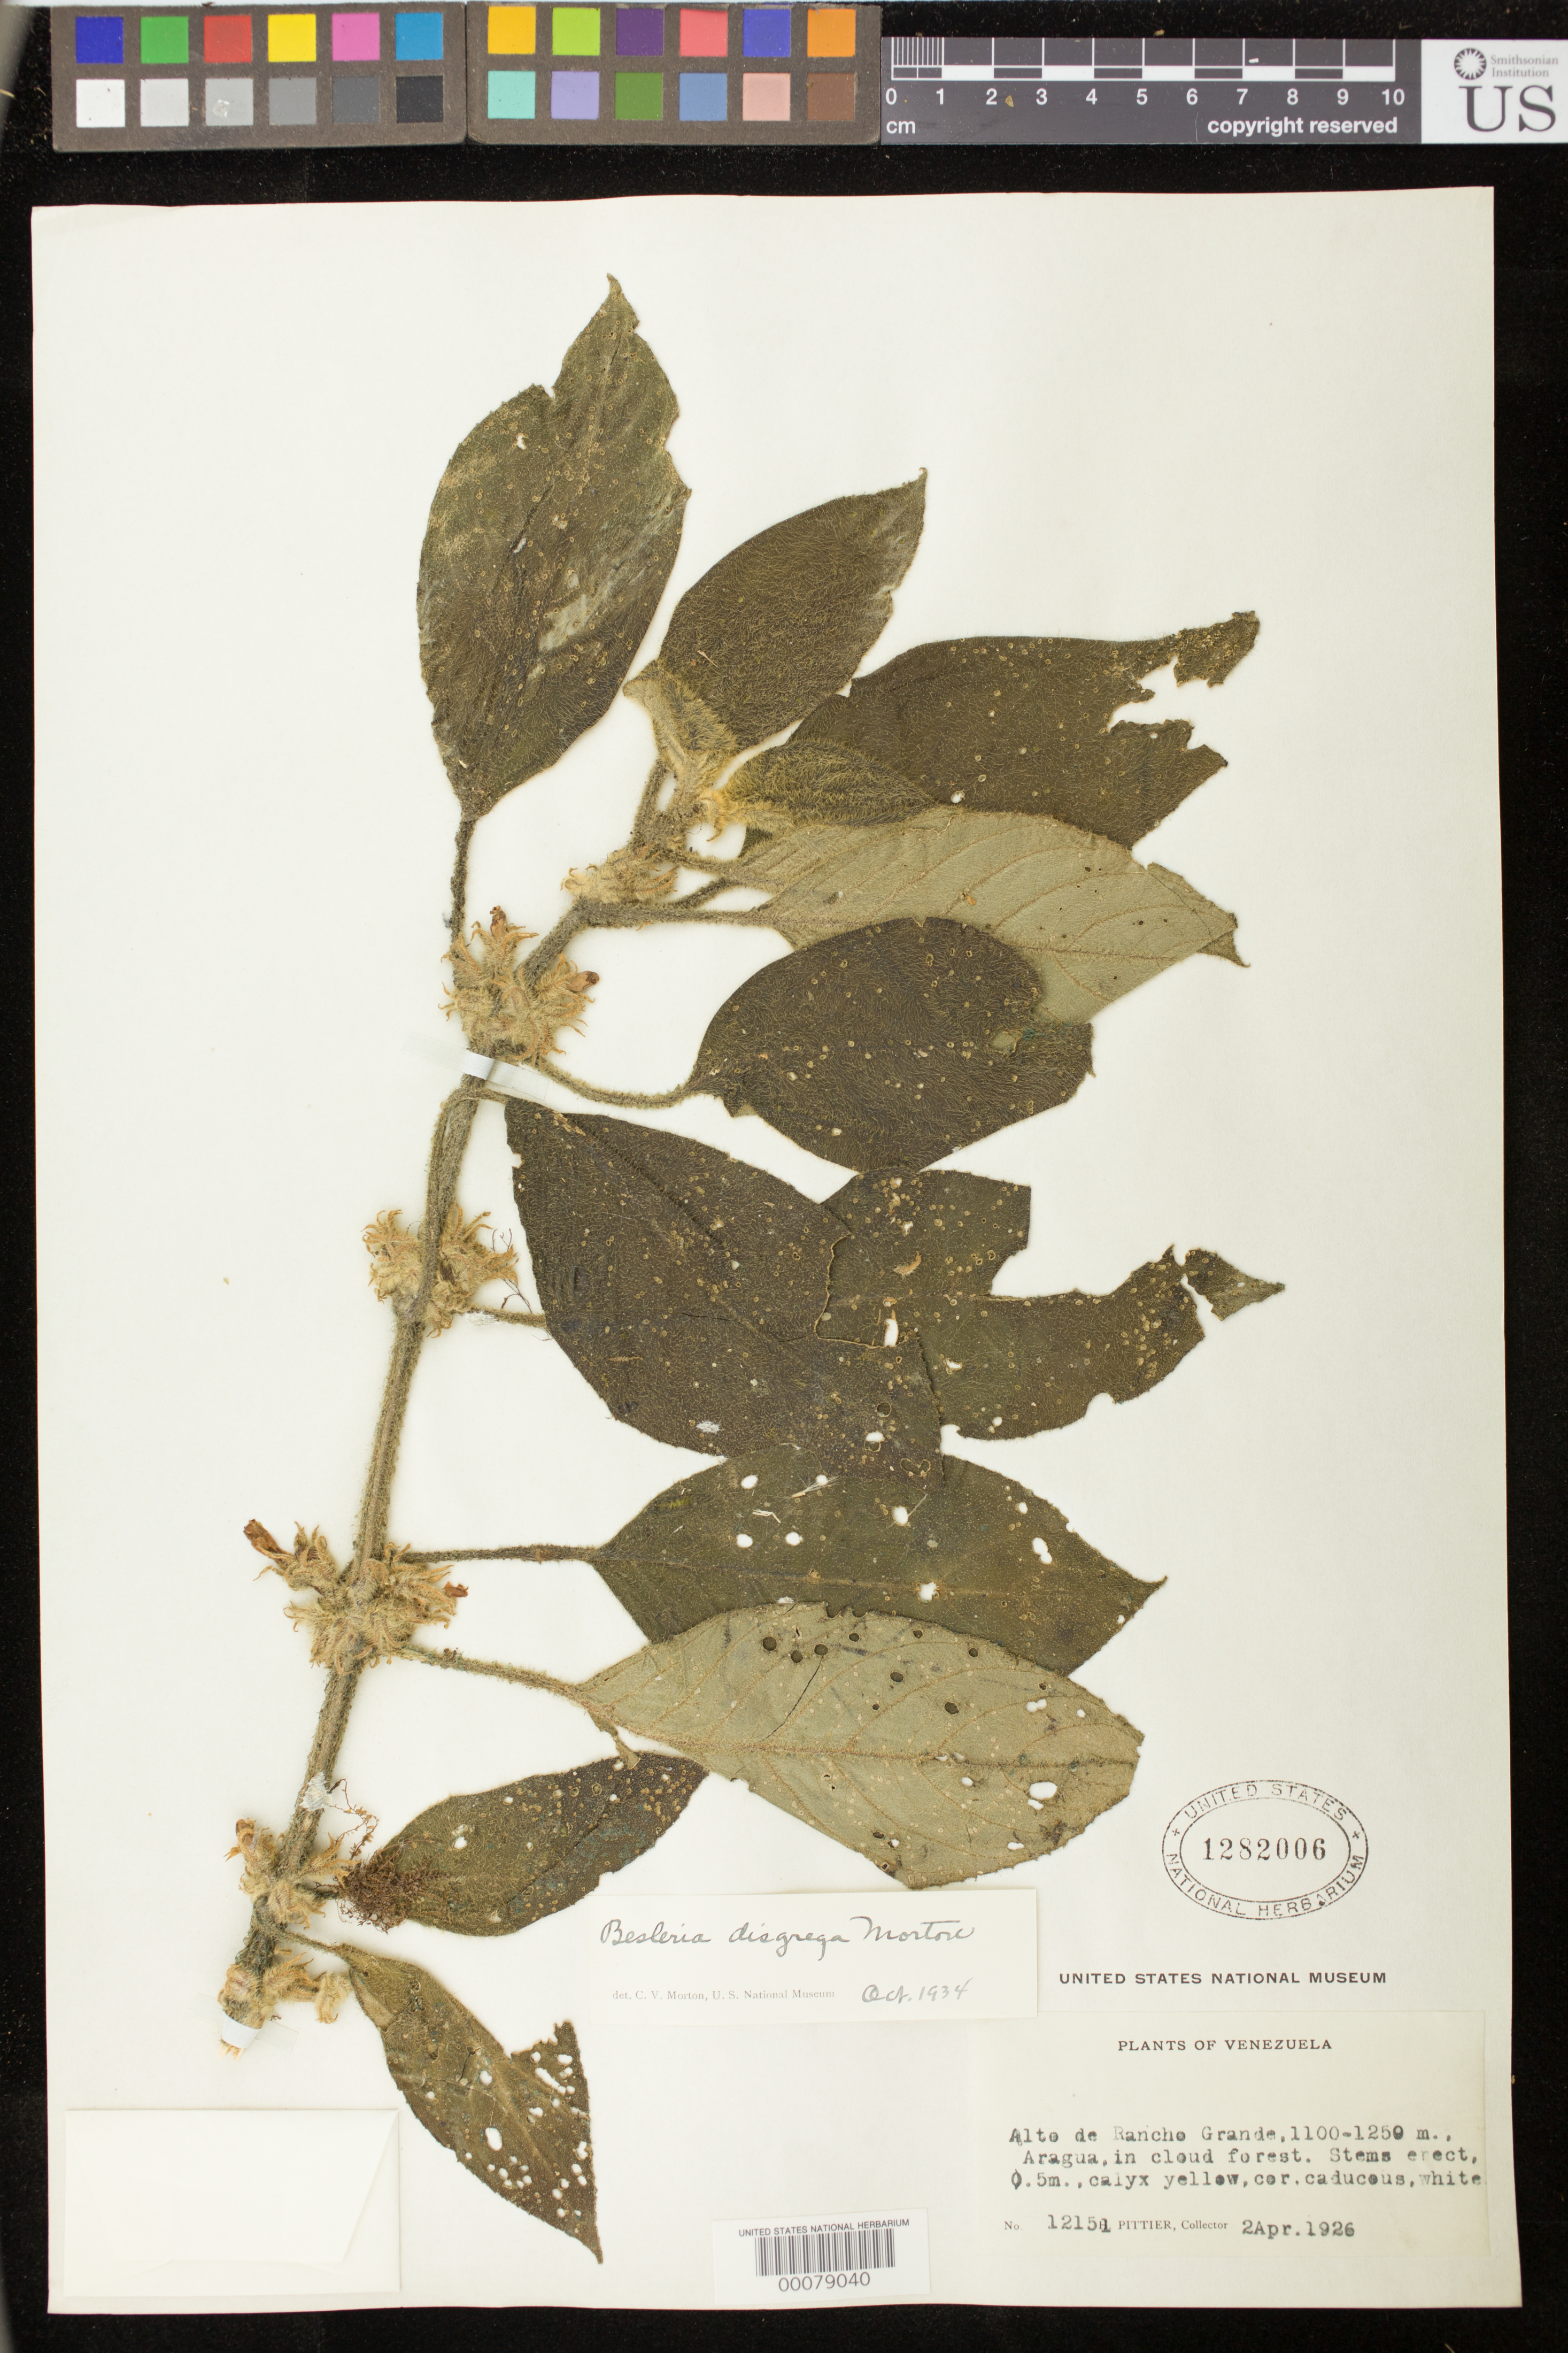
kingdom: Plantae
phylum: Tracheophyta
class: Magnoliopsida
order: Lamiales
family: Gesneriaceae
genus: Besleria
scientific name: Besleria disgrega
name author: C.V. Morton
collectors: H. F. Pittier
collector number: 12151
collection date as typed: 02 Apr 1926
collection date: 1926-04-02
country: Venezuela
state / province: Aragua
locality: Alto de Rancho Grande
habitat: In cloud forest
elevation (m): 1100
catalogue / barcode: US 1282006